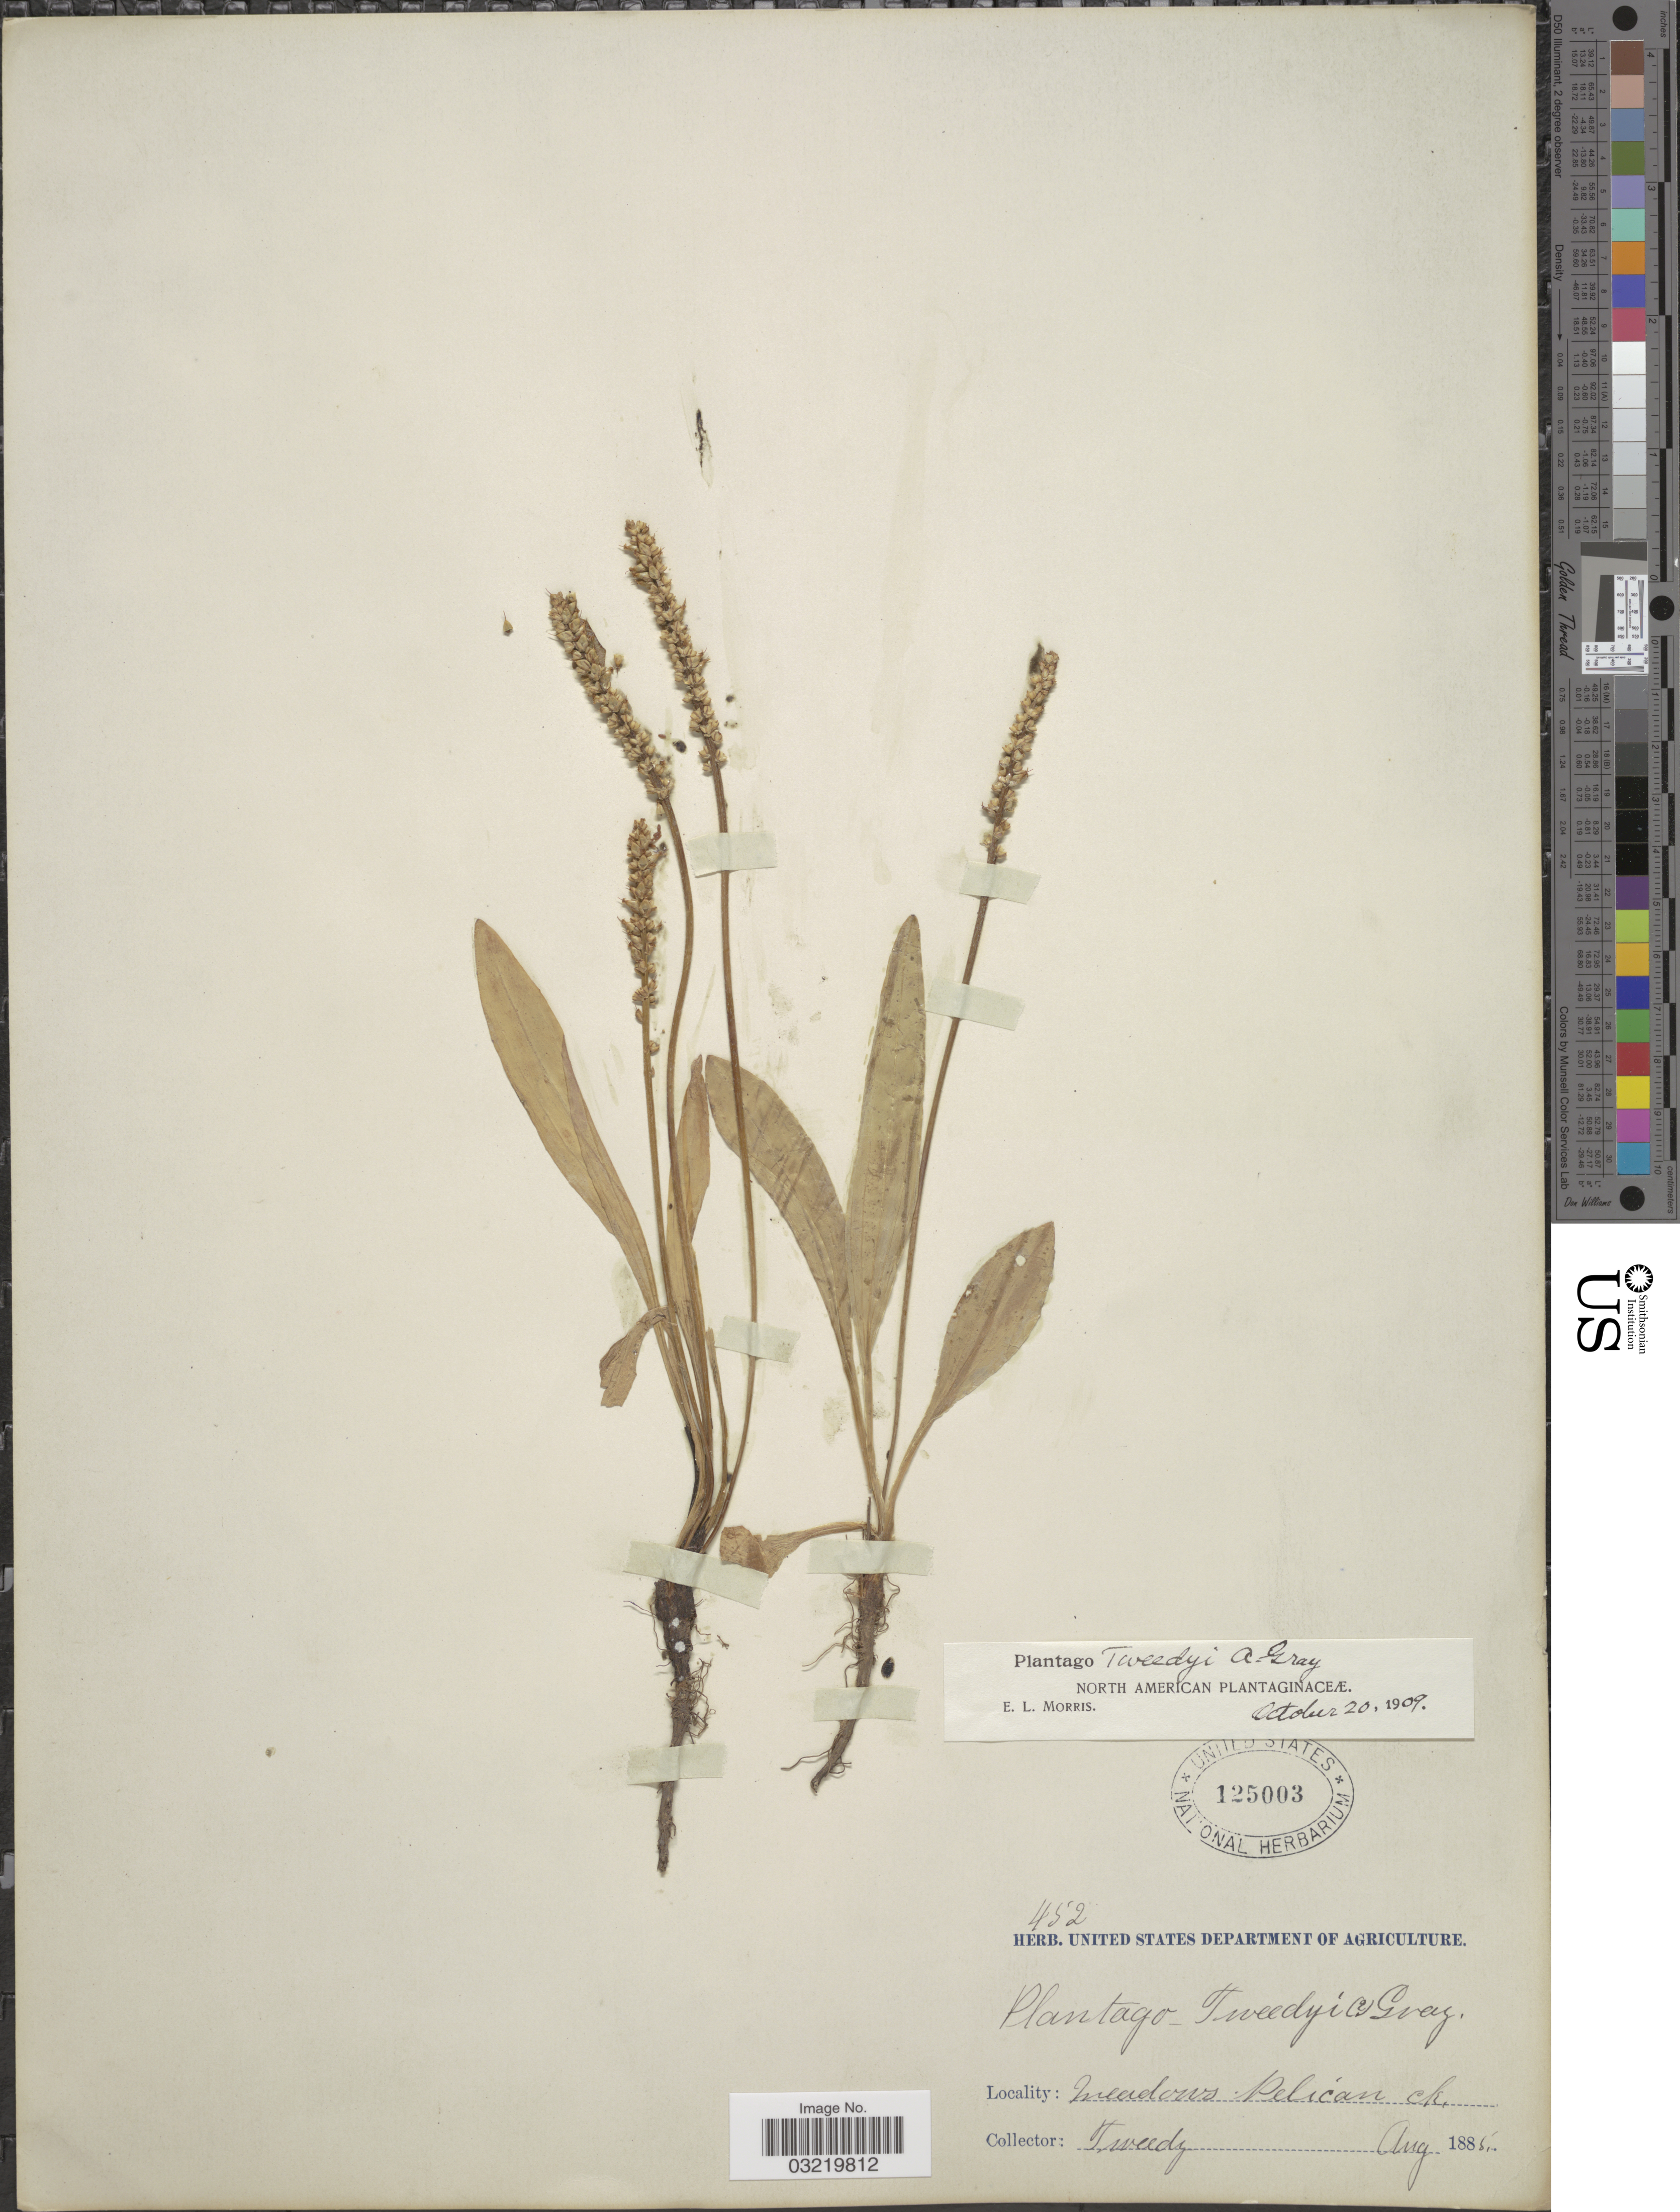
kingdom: Plantae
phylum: Tracheophyta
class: Magnoliopsida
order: Lamiales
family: Plantaginaceae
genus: Plantago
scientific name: Plantago tweedyi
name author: A. Gray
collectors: Tweedy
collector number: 452?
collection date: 1885-08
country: United States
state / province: Oklahoma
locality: Meadows Pelican.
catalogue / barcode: US 125003